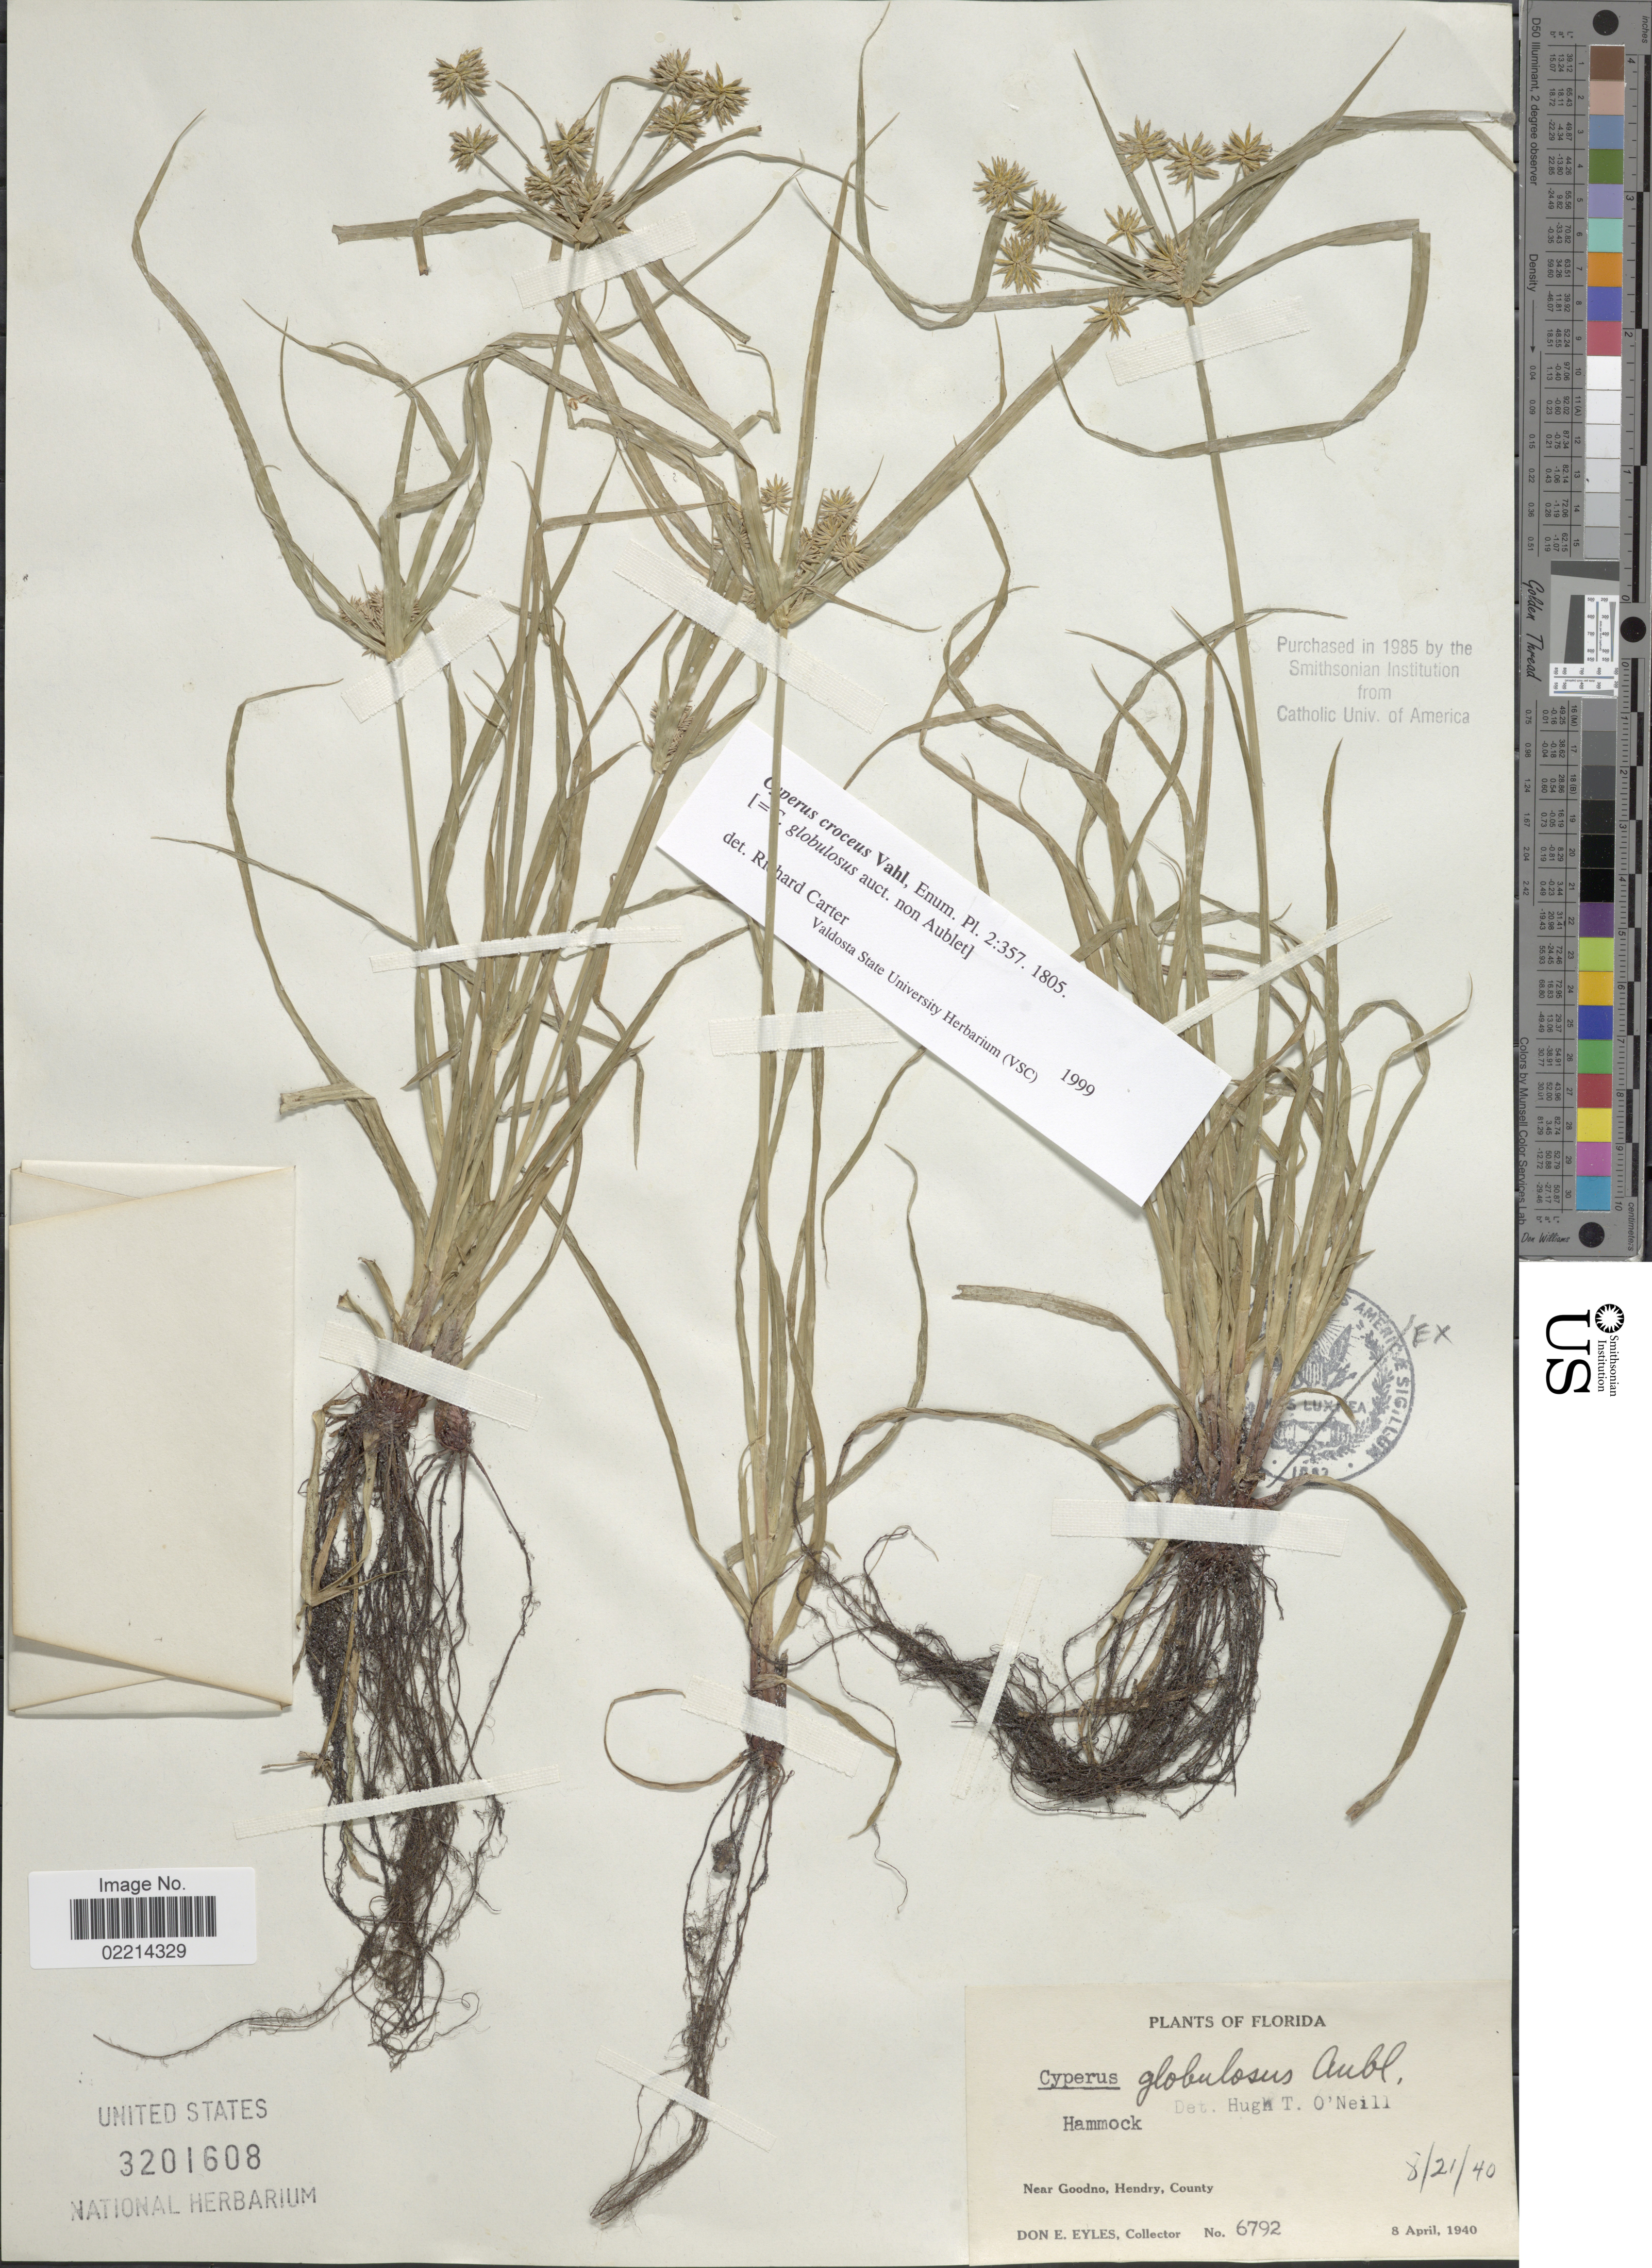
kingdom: Plantae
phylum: Tracheophyta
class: Liliopsida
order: Poales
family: Cyperaceae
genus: Cyperus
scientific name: Cyperus croceus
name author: Vahl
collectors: D. Eyles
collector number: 6792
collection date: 1940-04-08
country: United States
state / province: Florida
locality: Hammock, Near Goodno, hendry, County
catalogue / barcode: US 3201608